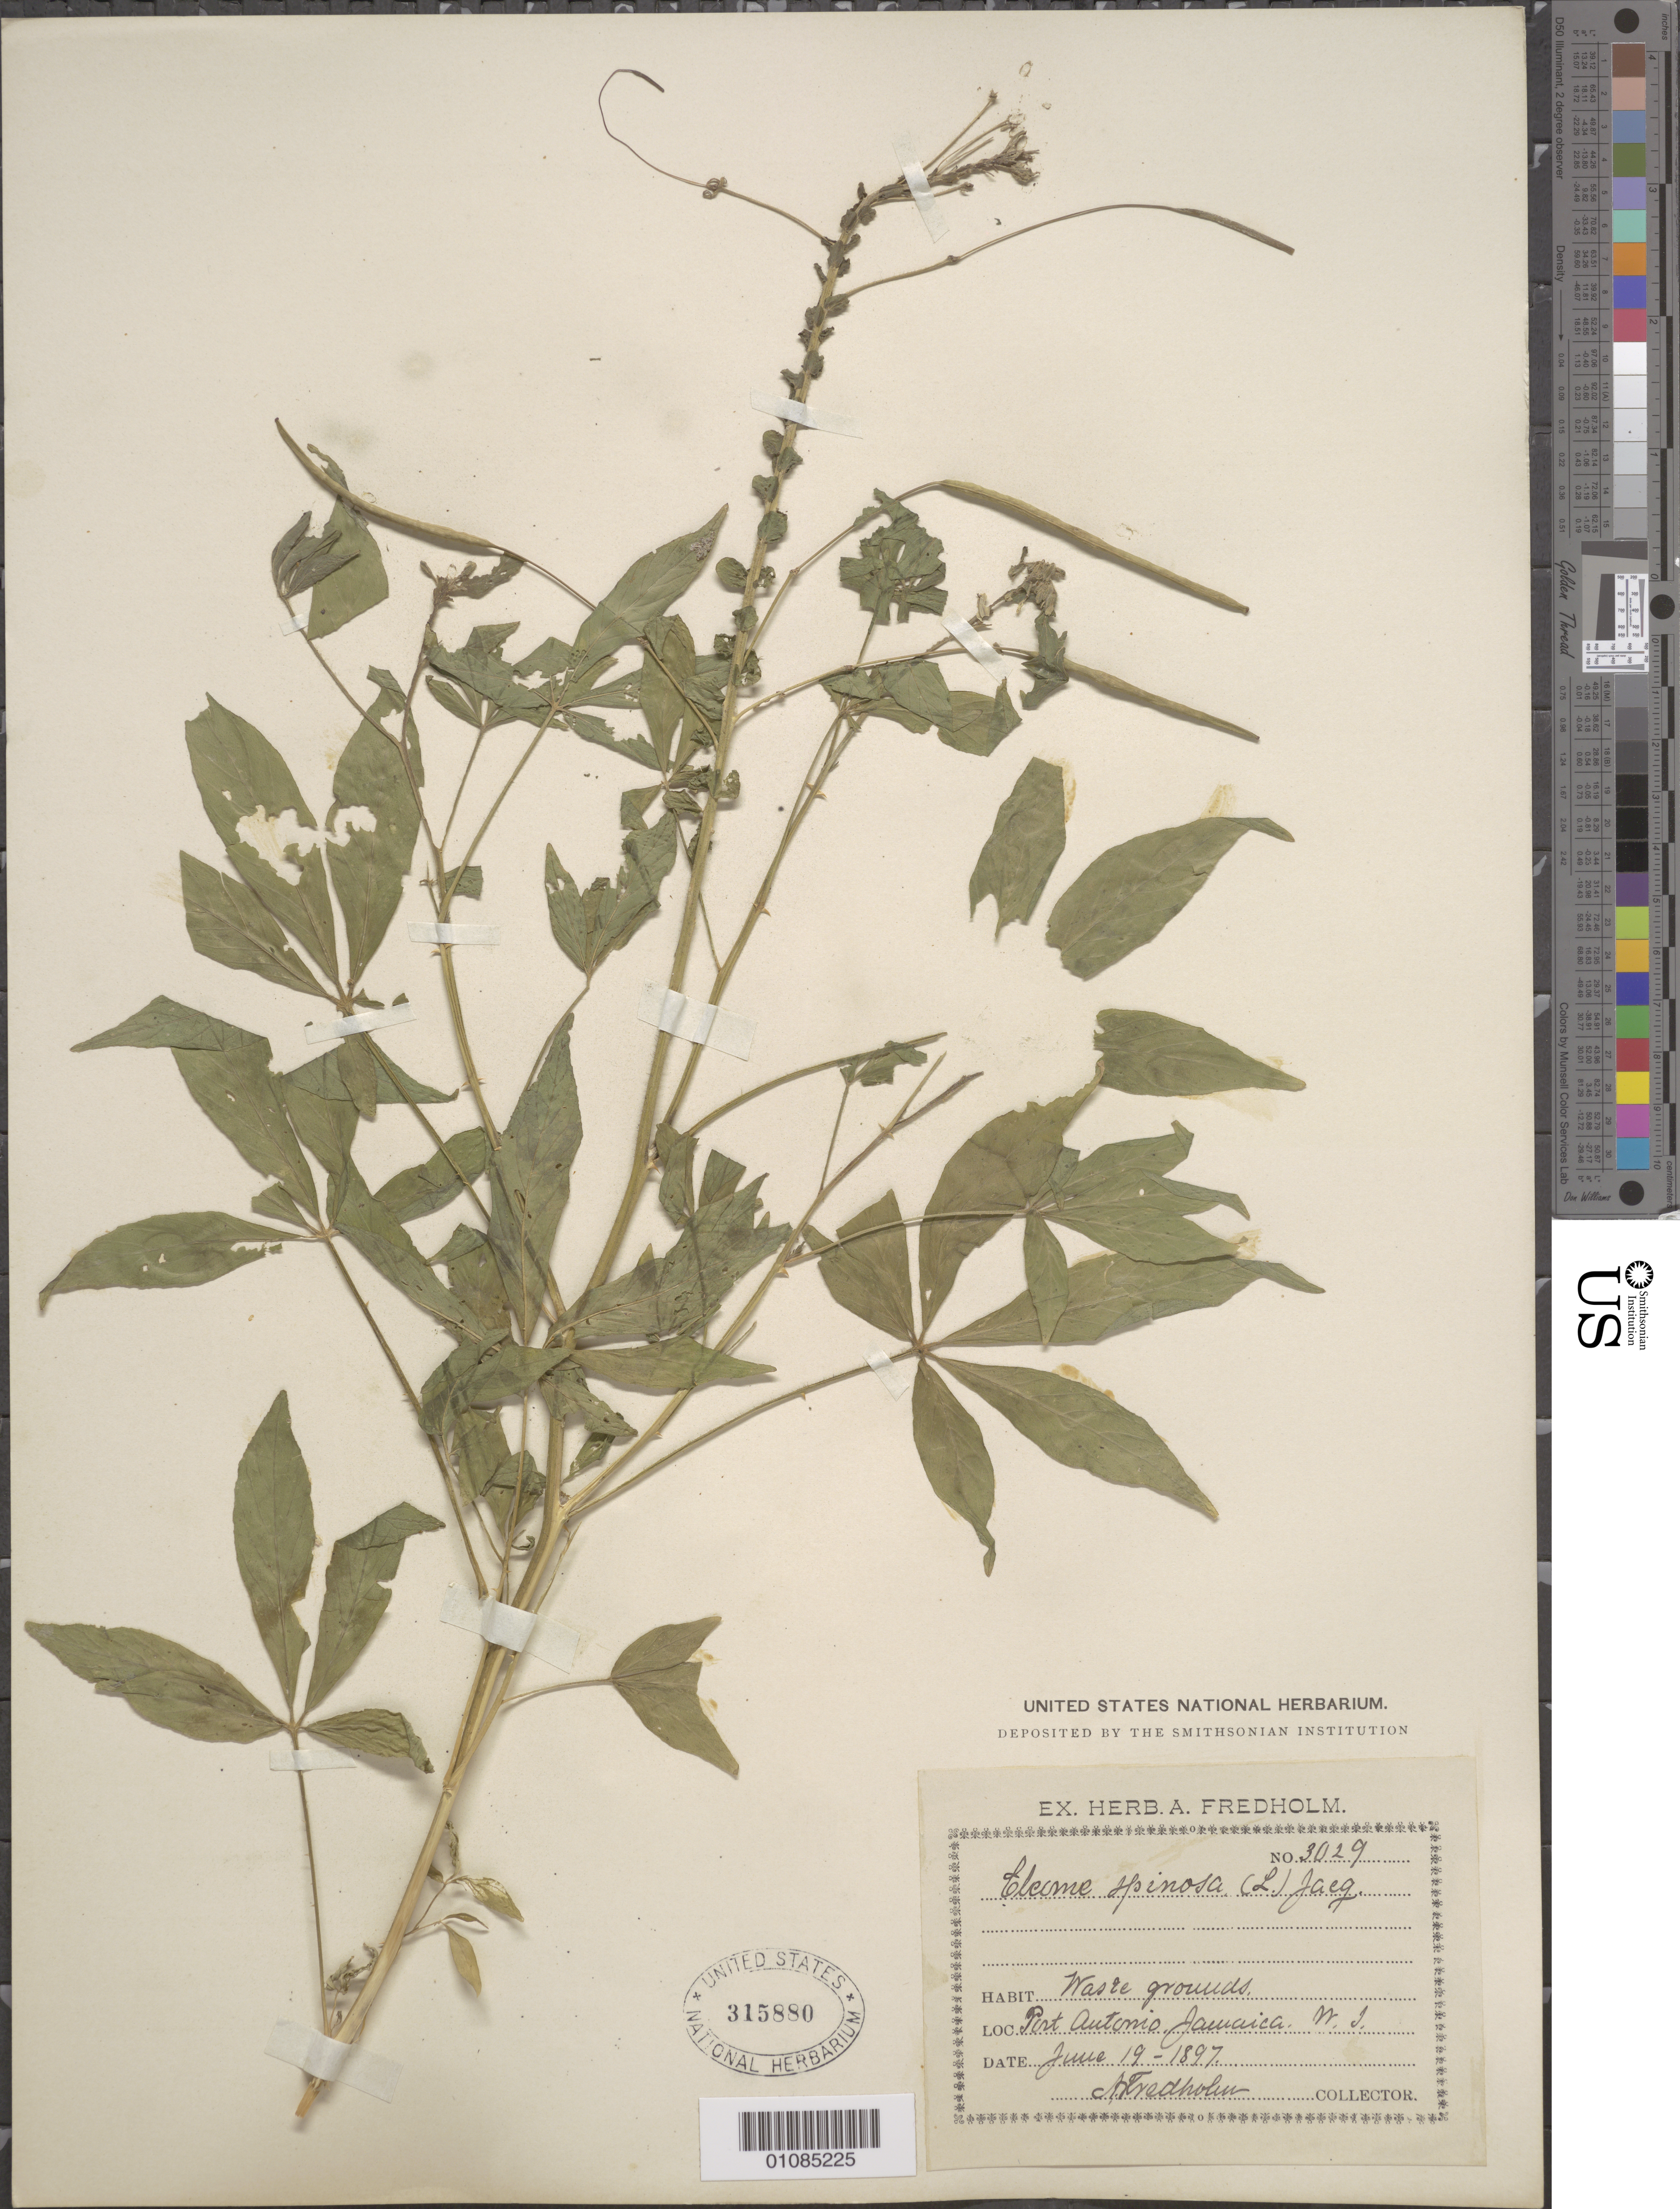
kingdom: Plantae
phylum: Tracheophyta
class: Magnoliopsida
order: Brassicales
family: Cleomaceae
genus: Tarenaya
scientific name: Tarenaya spinosa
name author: (Jacq.) Raf.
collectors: A. Fredholm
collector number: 3029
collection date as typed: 19 Jun 1897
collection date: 1897-06-19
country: Jamaica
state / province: Portland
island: Jamaica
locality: Port Antonio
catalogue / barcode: US 315880